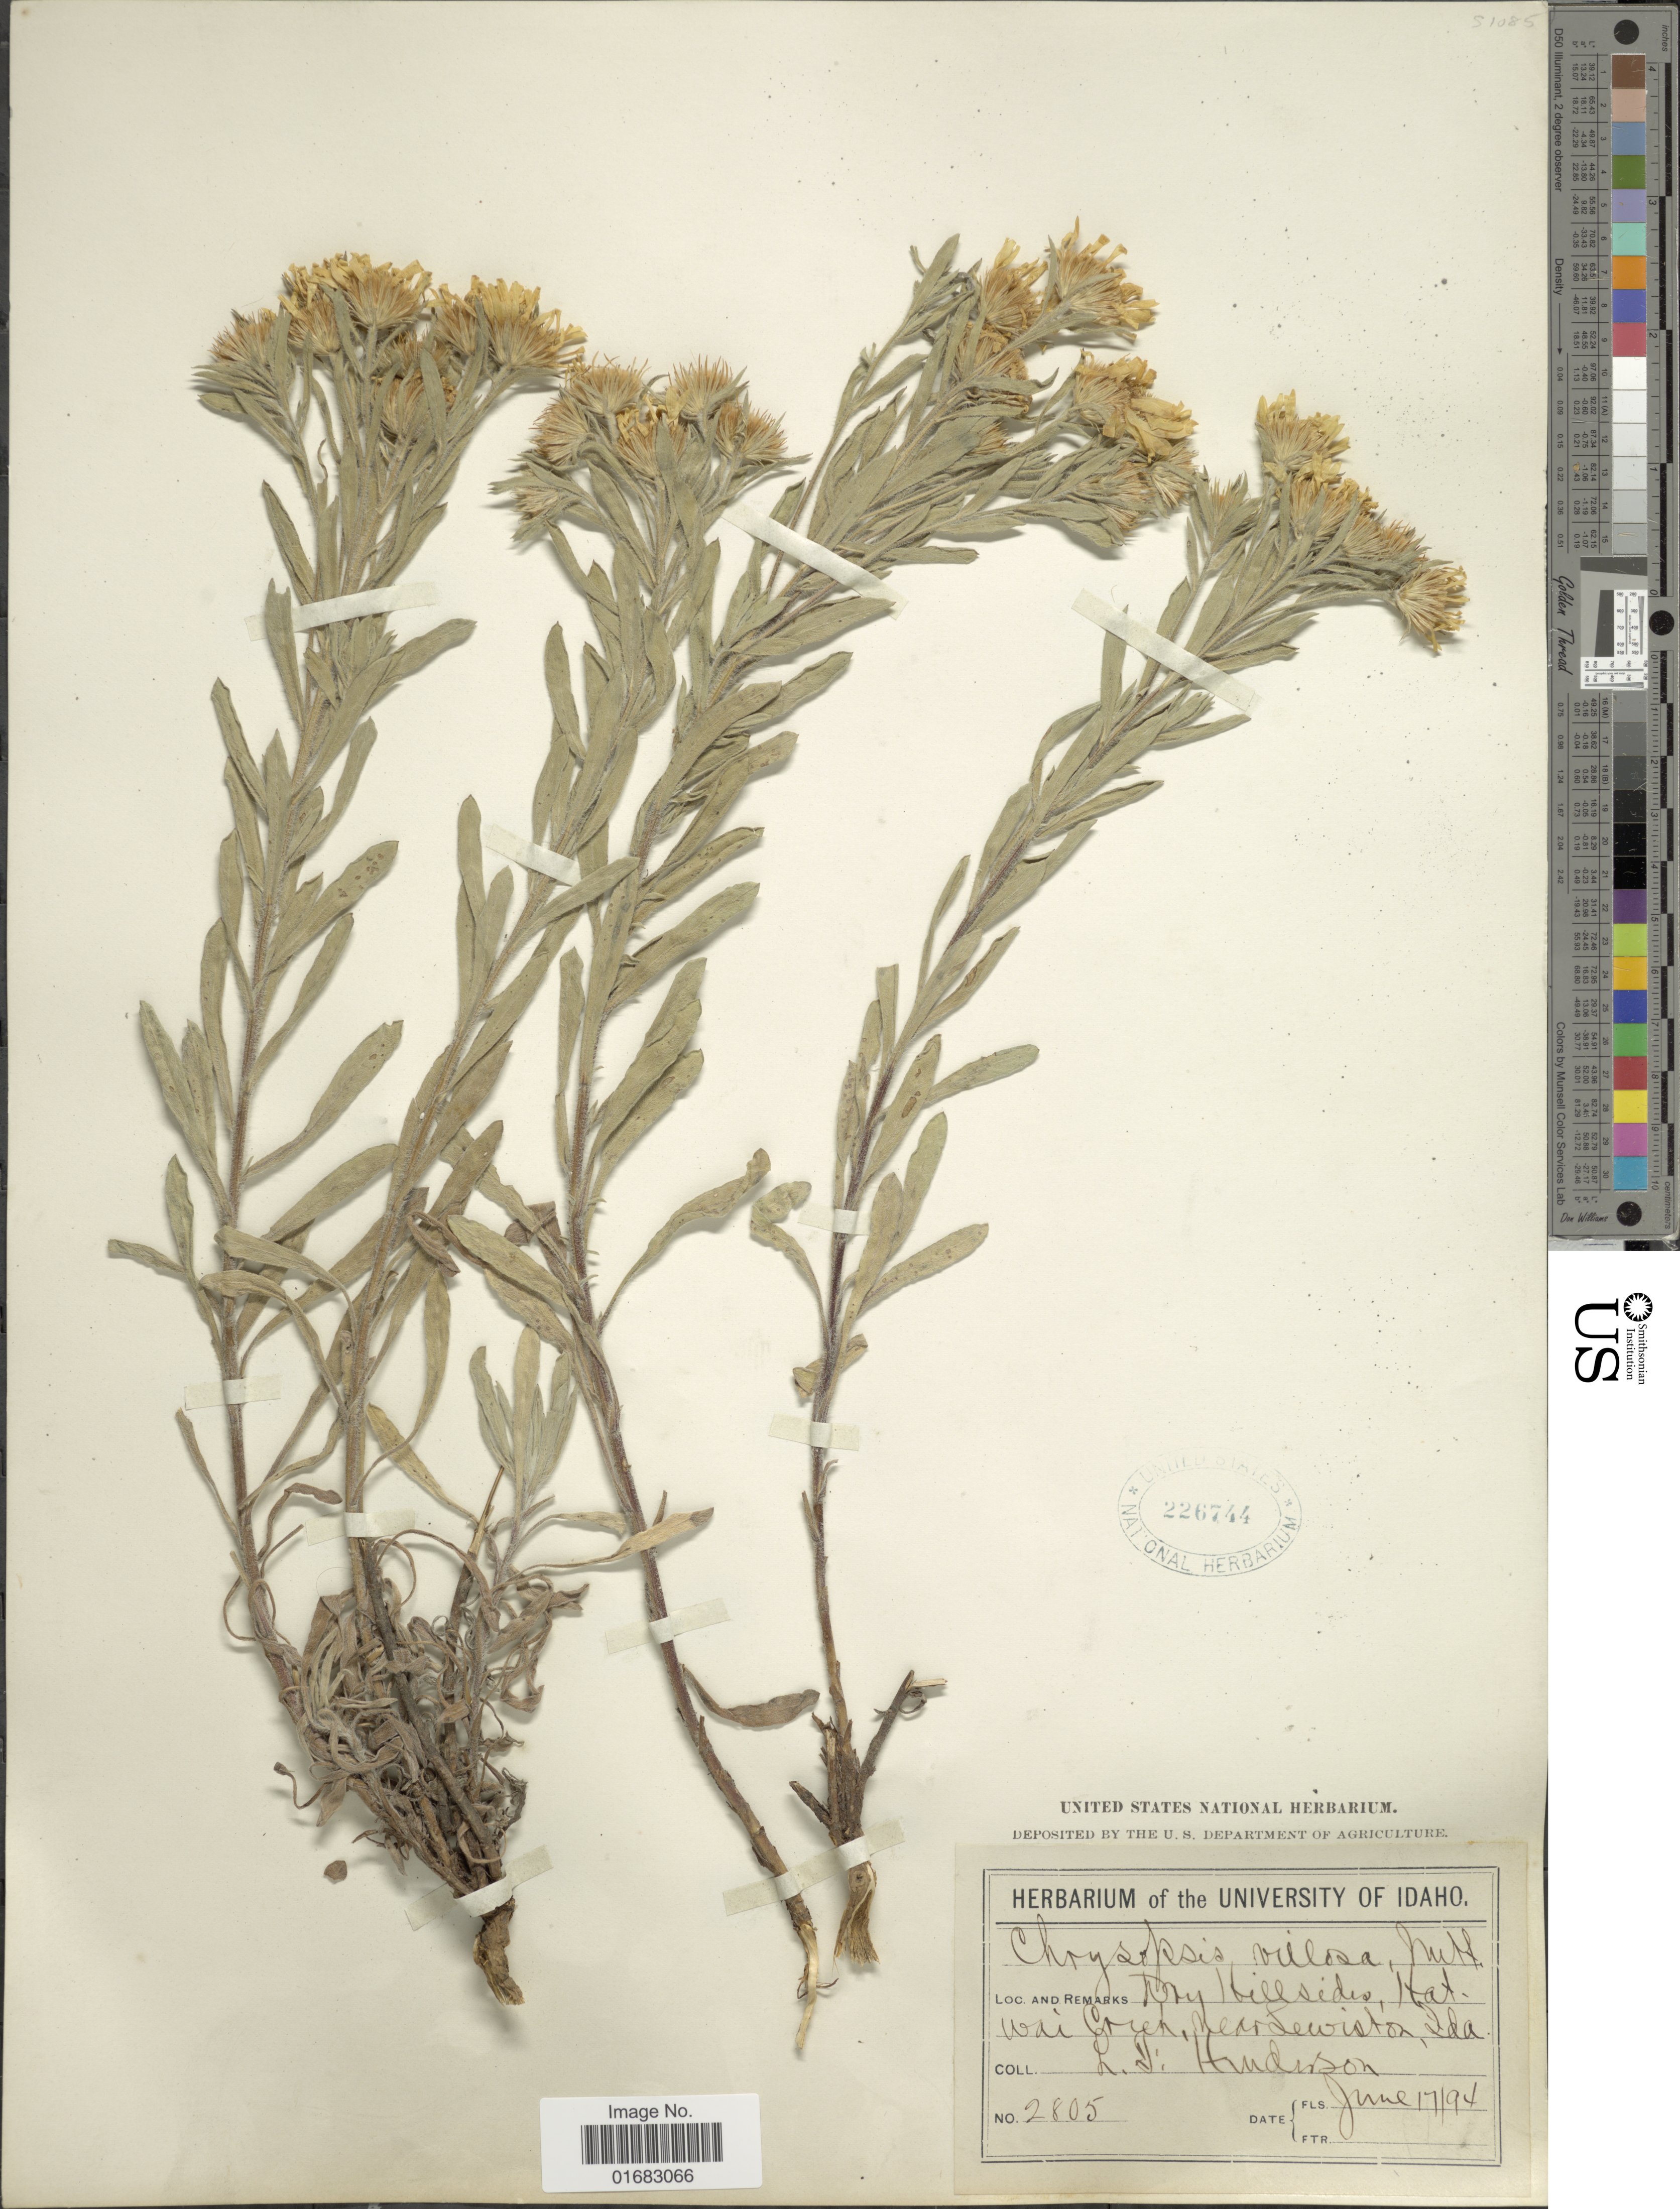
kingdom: Plantae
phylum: Tracheophyta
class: Magnoliopsida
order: Asterales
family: Asteraceae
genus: Heterotheca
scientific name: Heterotheca villosa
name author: (Pursh) Shinners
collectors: L. Hindson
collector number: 2805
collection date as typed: Transcribed d/m/y: 17/6/94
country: United States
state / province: Idaho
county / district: Nez Perce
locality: Dry hillsides, Hatwai Creek, near Lewiston, Ida.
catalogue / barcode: US 226744